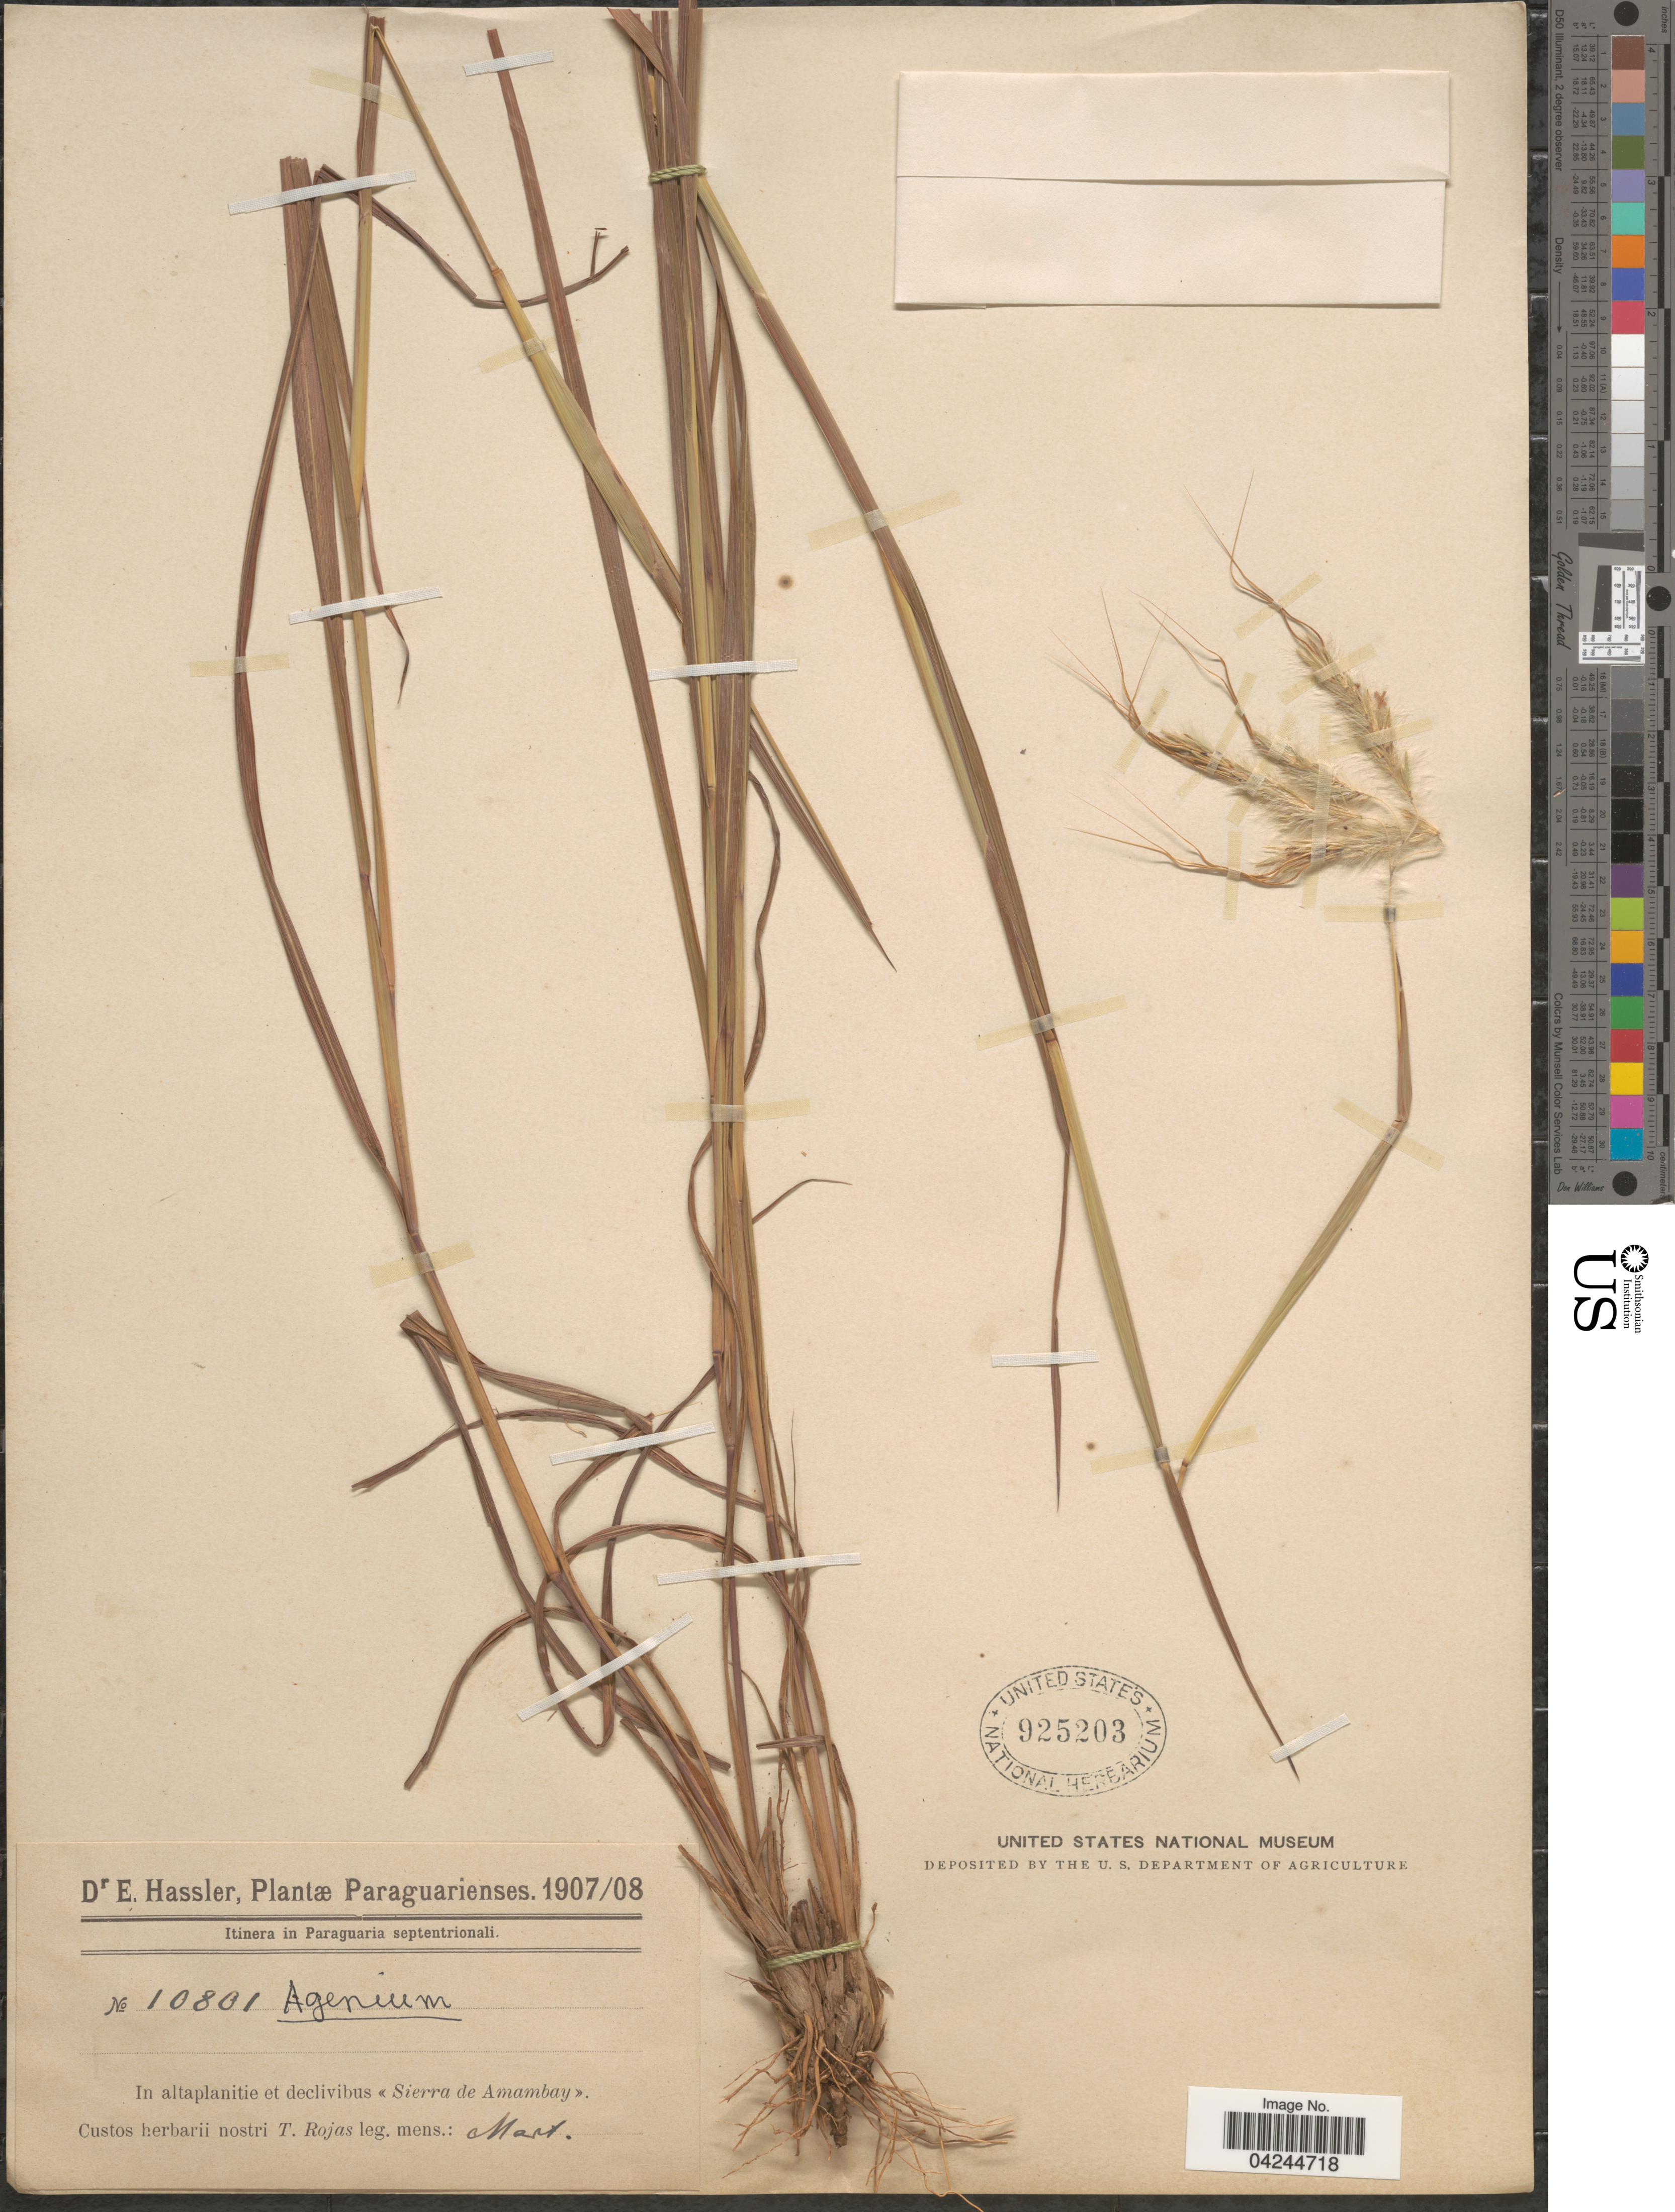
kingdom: Plantae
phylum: Tracheophyta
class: Liliopsida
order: Poales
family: Poaceae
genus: Agenium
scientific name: Agenium sp.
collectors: E. Hassler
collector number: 10801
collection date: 1907-03/1908-03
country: Paraguay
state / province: Amambay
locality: Itinera in Paraguaria septentrionali. In altaplanitie et declivibus « Sierra de Amambay ».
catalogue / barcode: US 925203